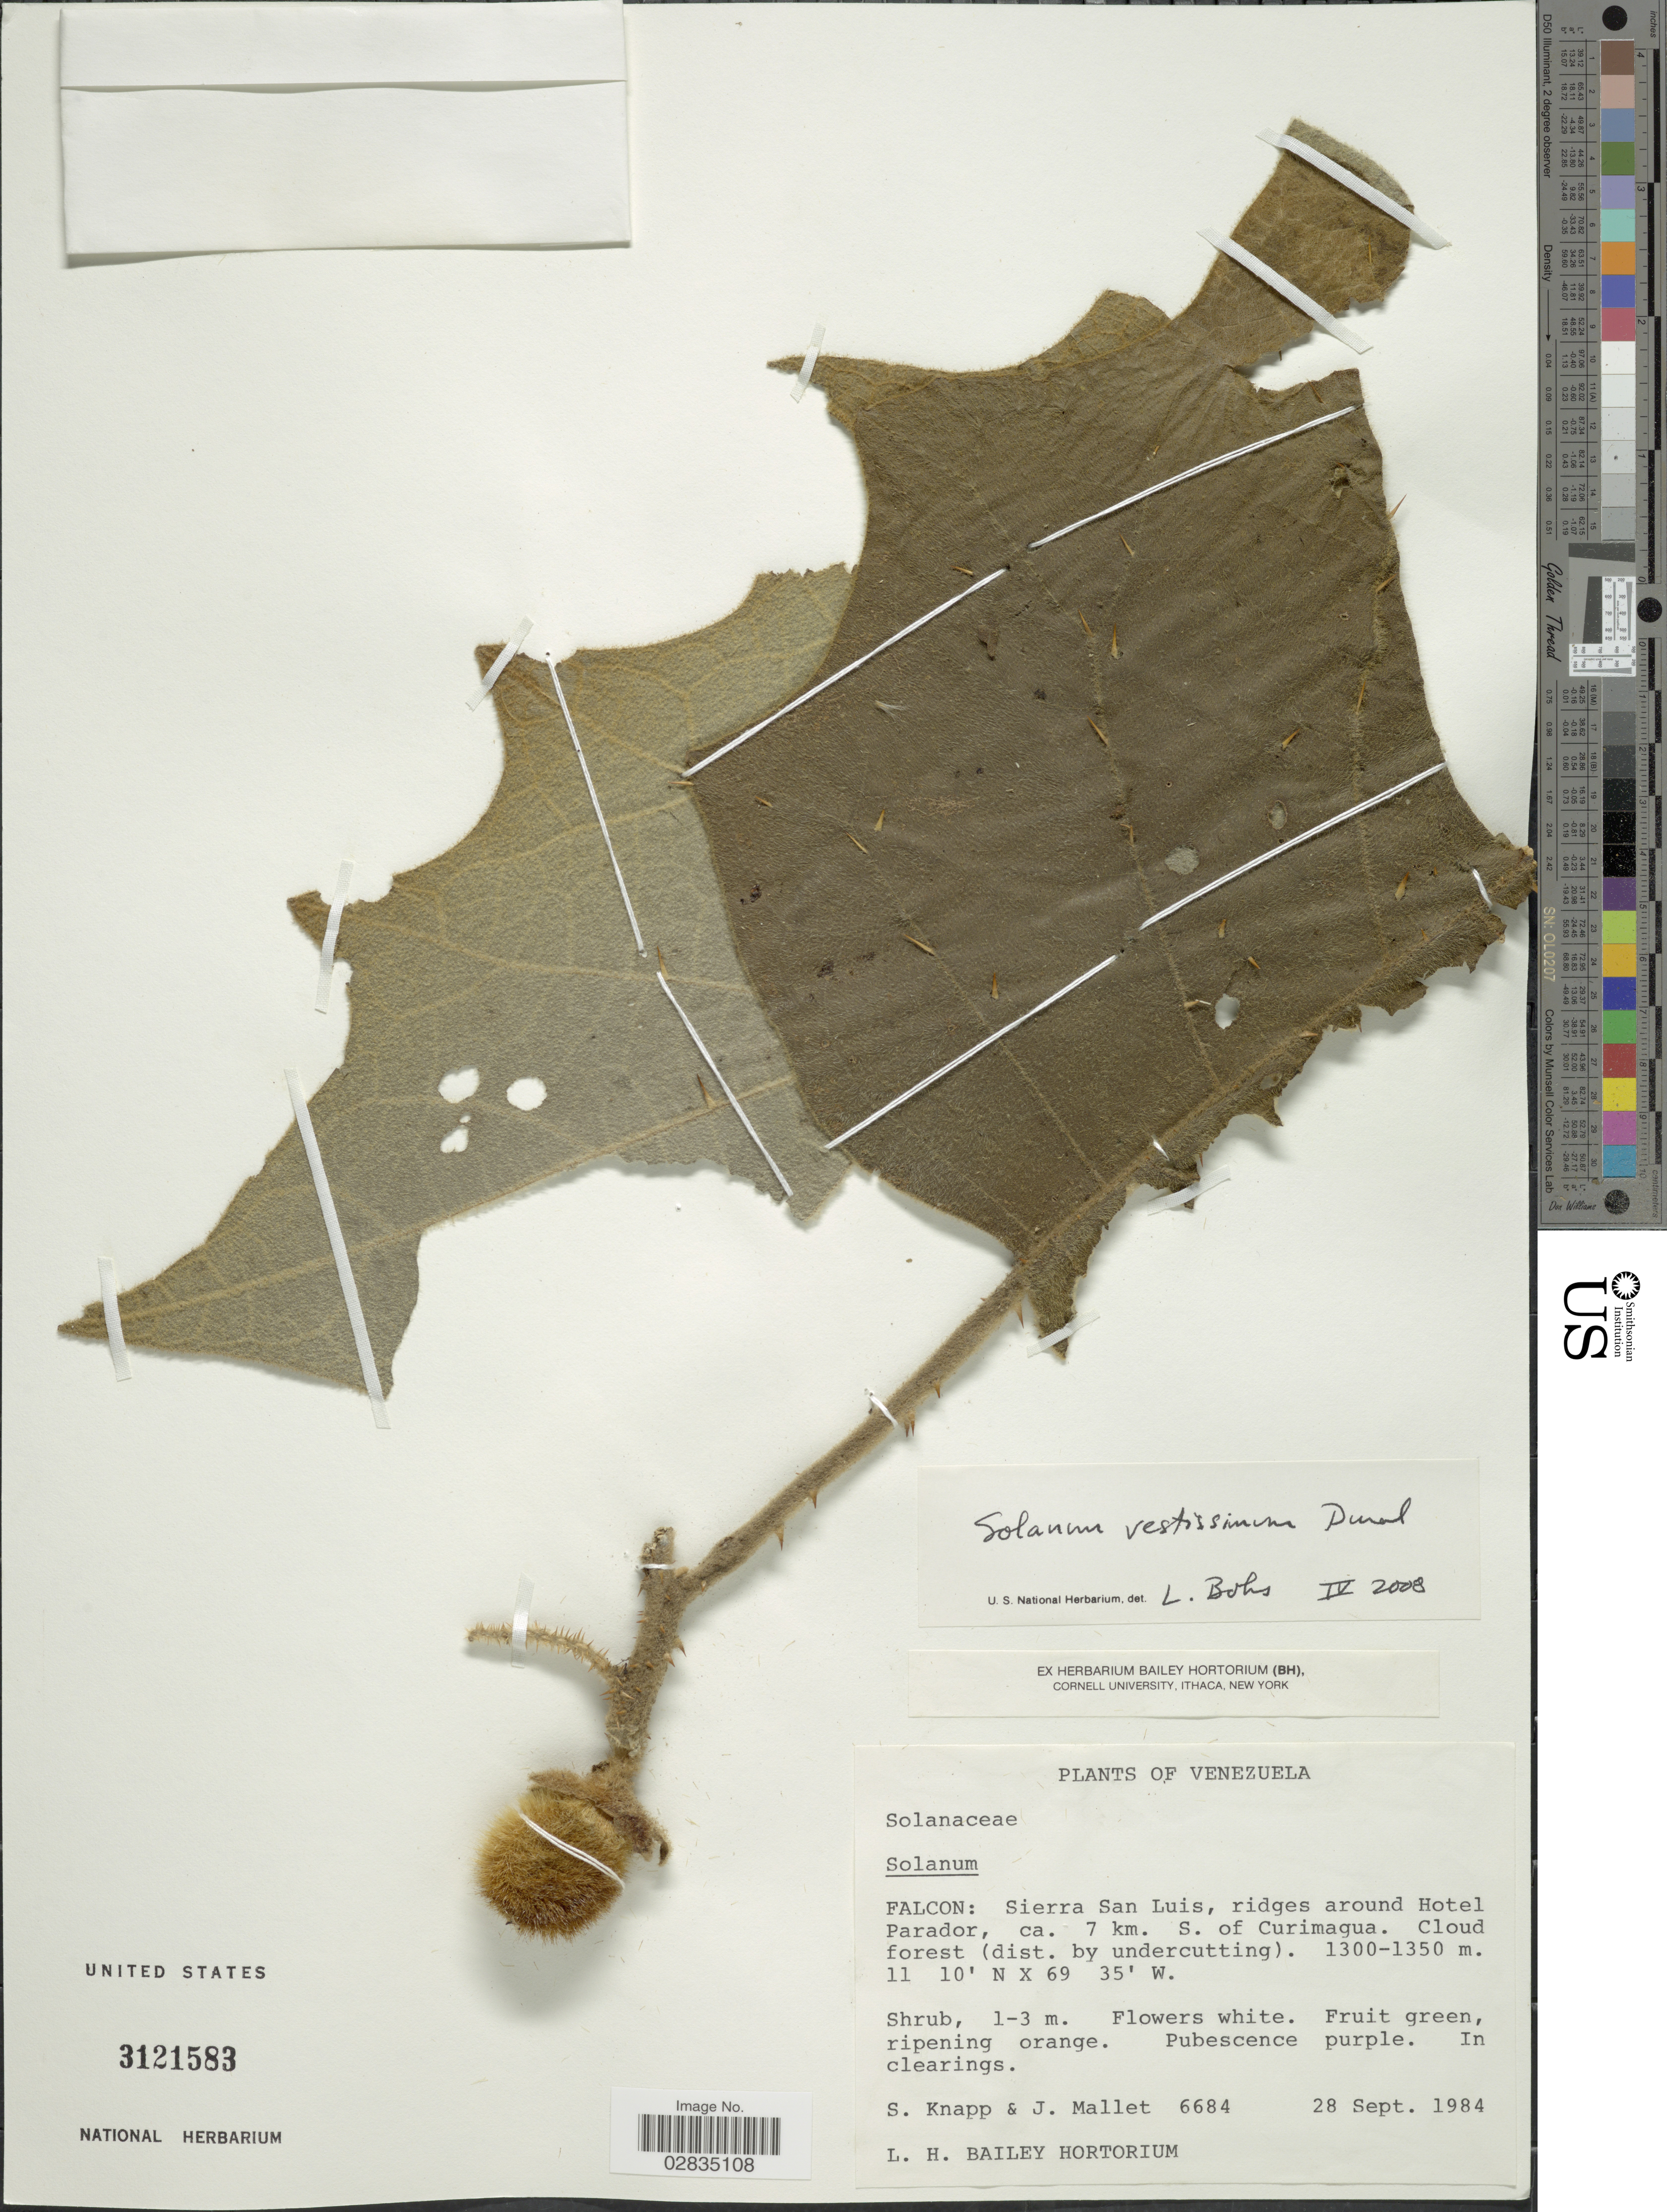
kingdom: Plantae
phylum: Tracheophyta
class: Magnoliopsida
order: Solanales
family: Solanaceae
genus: Solanum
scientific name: Solanum vestissimum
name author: Dunal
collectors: S. Knapp & J. Mallet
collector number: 6684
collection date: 1984-09-28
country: Venezuela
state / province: Falcón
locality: Sierra San Luis, ridges around Hotel Parador, ca. 7 km. S. of Curimagua.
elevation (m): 1300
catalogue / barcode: US 3121583